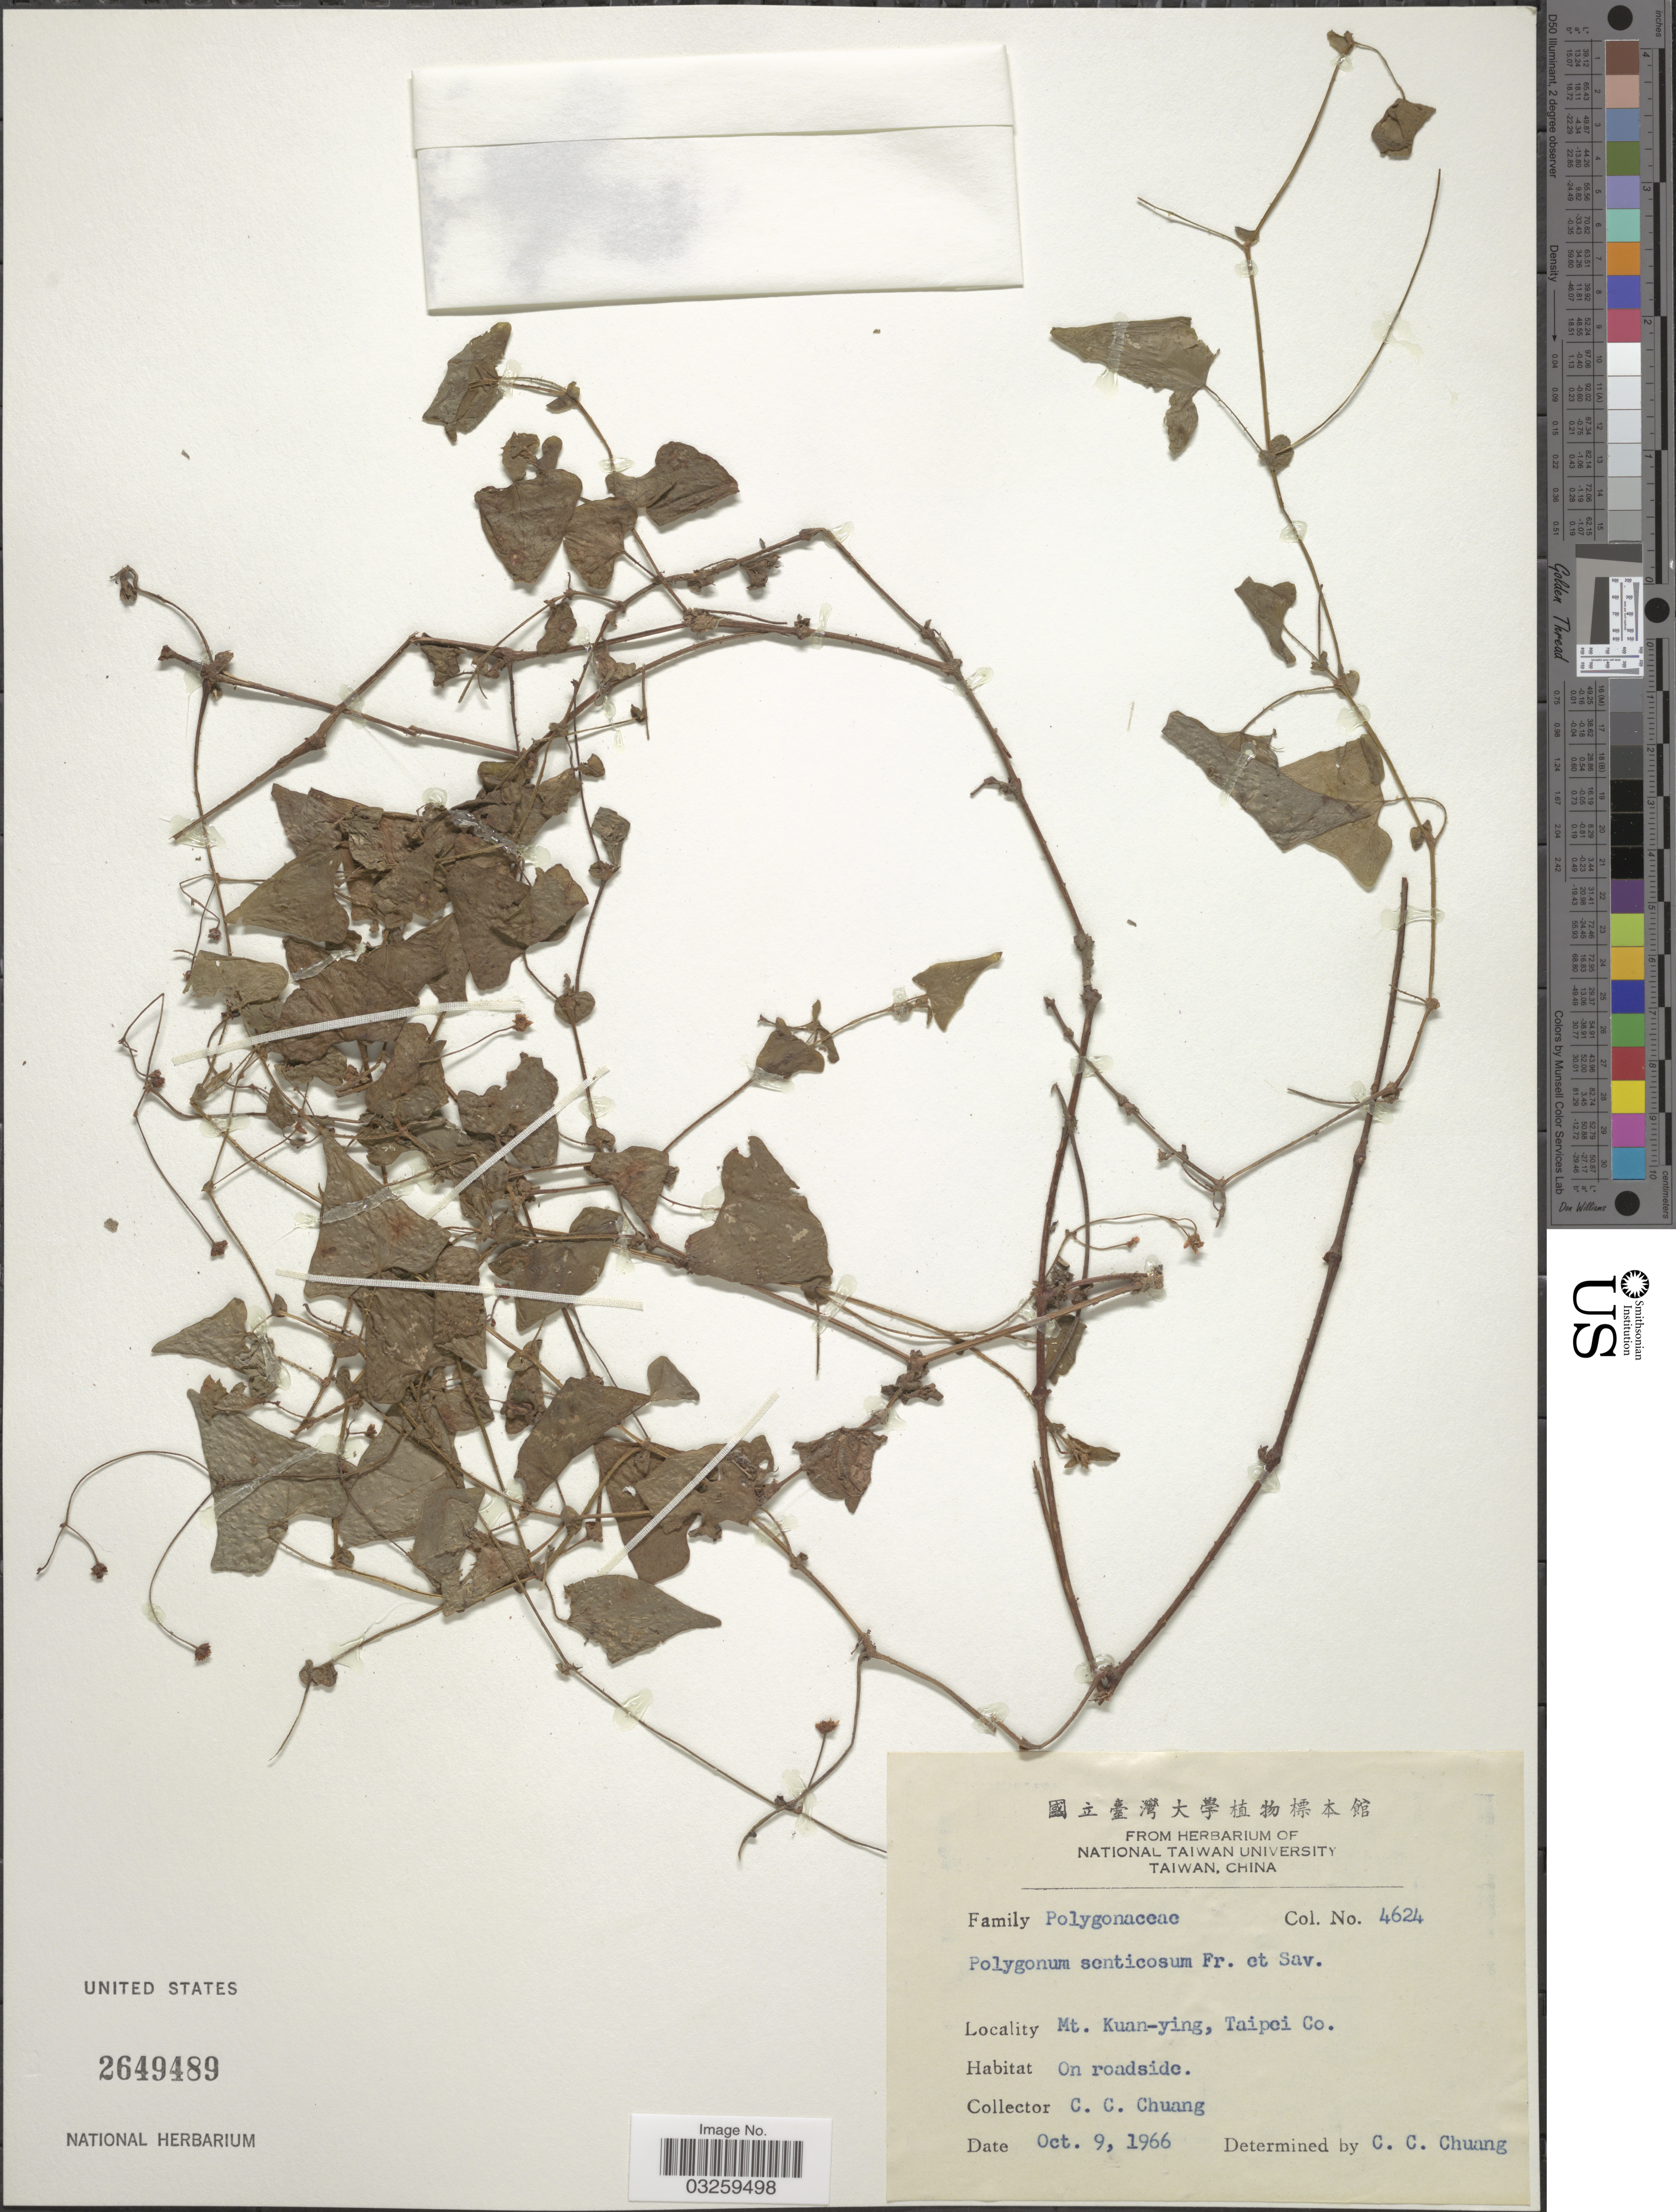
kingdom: Plantae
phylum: Tracheophyta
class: Magnoliopsida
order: Caryophyllales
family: Polygonaceae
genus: Polygonum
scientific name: Polygonum senticosum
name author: Franch. & Sav.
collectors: C. C. Chuang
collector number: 4624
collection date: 1966-10-09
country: Taiwan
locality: Mt. Kuan-ying, Taipei Co.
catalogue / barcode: US 2649489